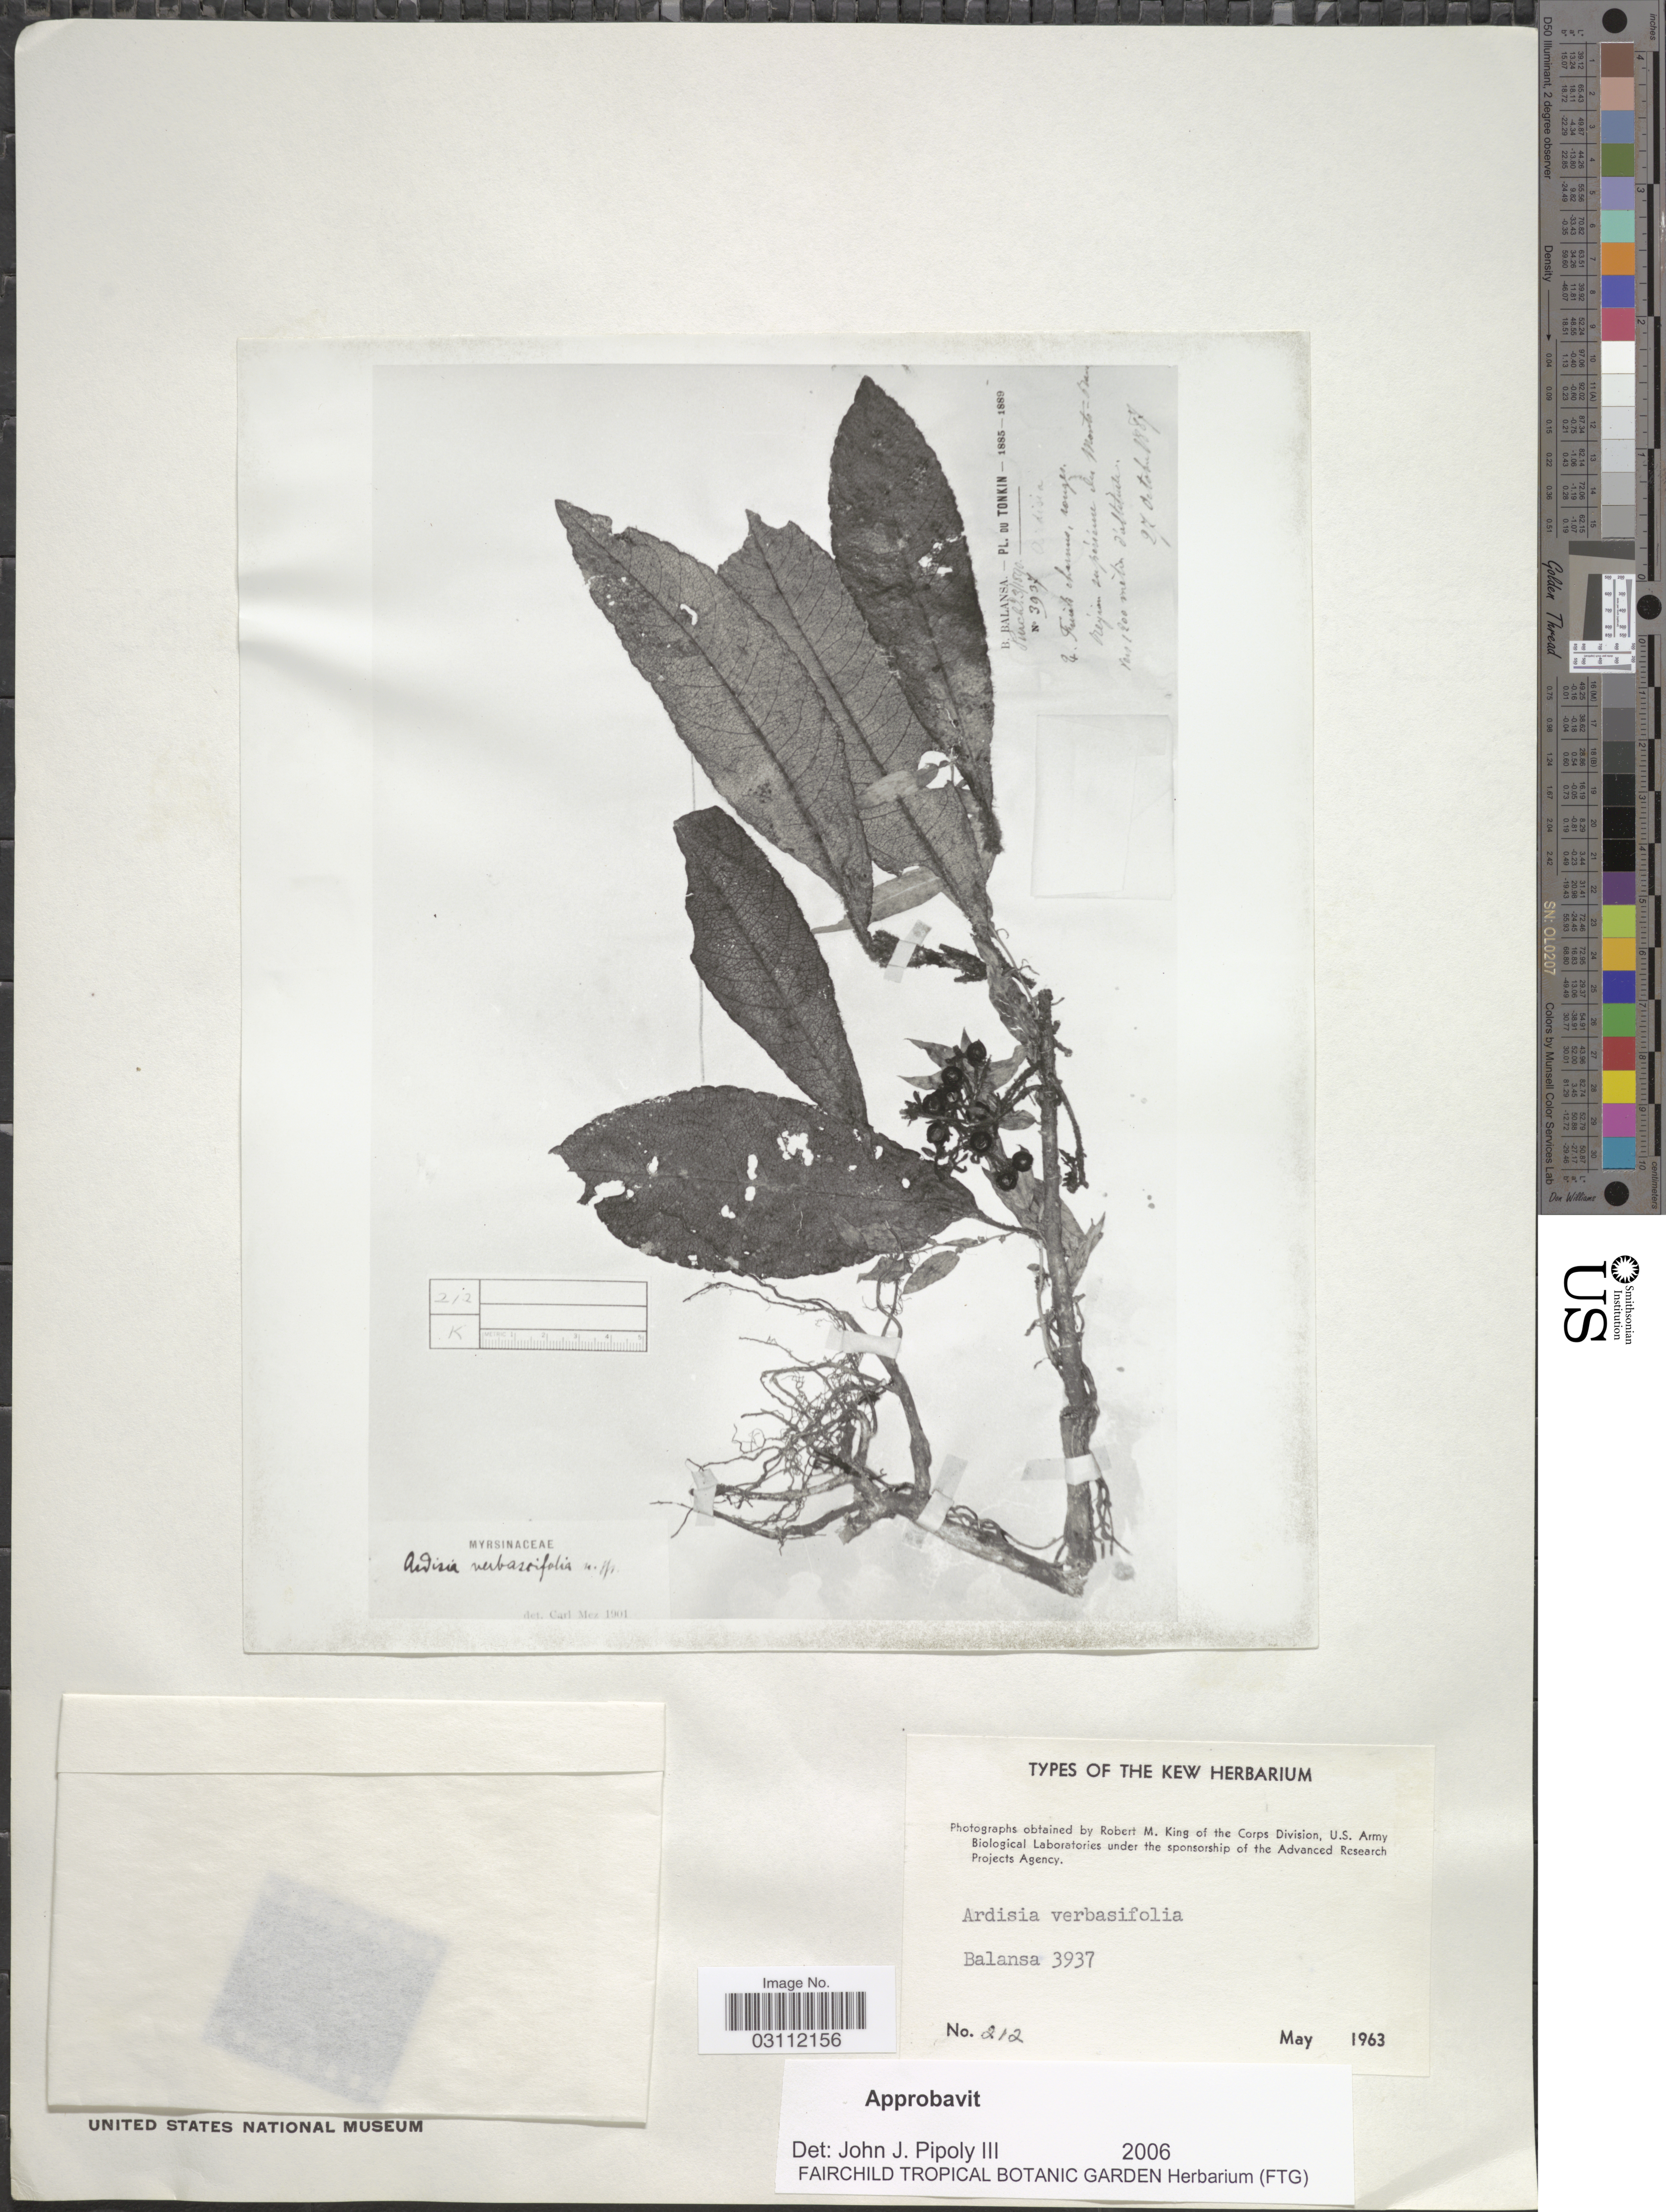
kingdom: Plantae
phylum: Tracheophyta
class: Magnoliopsida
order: Ericales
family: Primulaceae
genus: Ardisia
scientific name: Ardisia verbascifolia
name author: Mez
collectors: B. Balansa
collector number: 212/3937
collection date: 1887-10-27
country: Vietnam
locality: Pl. du Tonkin, Región du periene [interpreted] du Monte-Bavi.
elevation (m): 1200